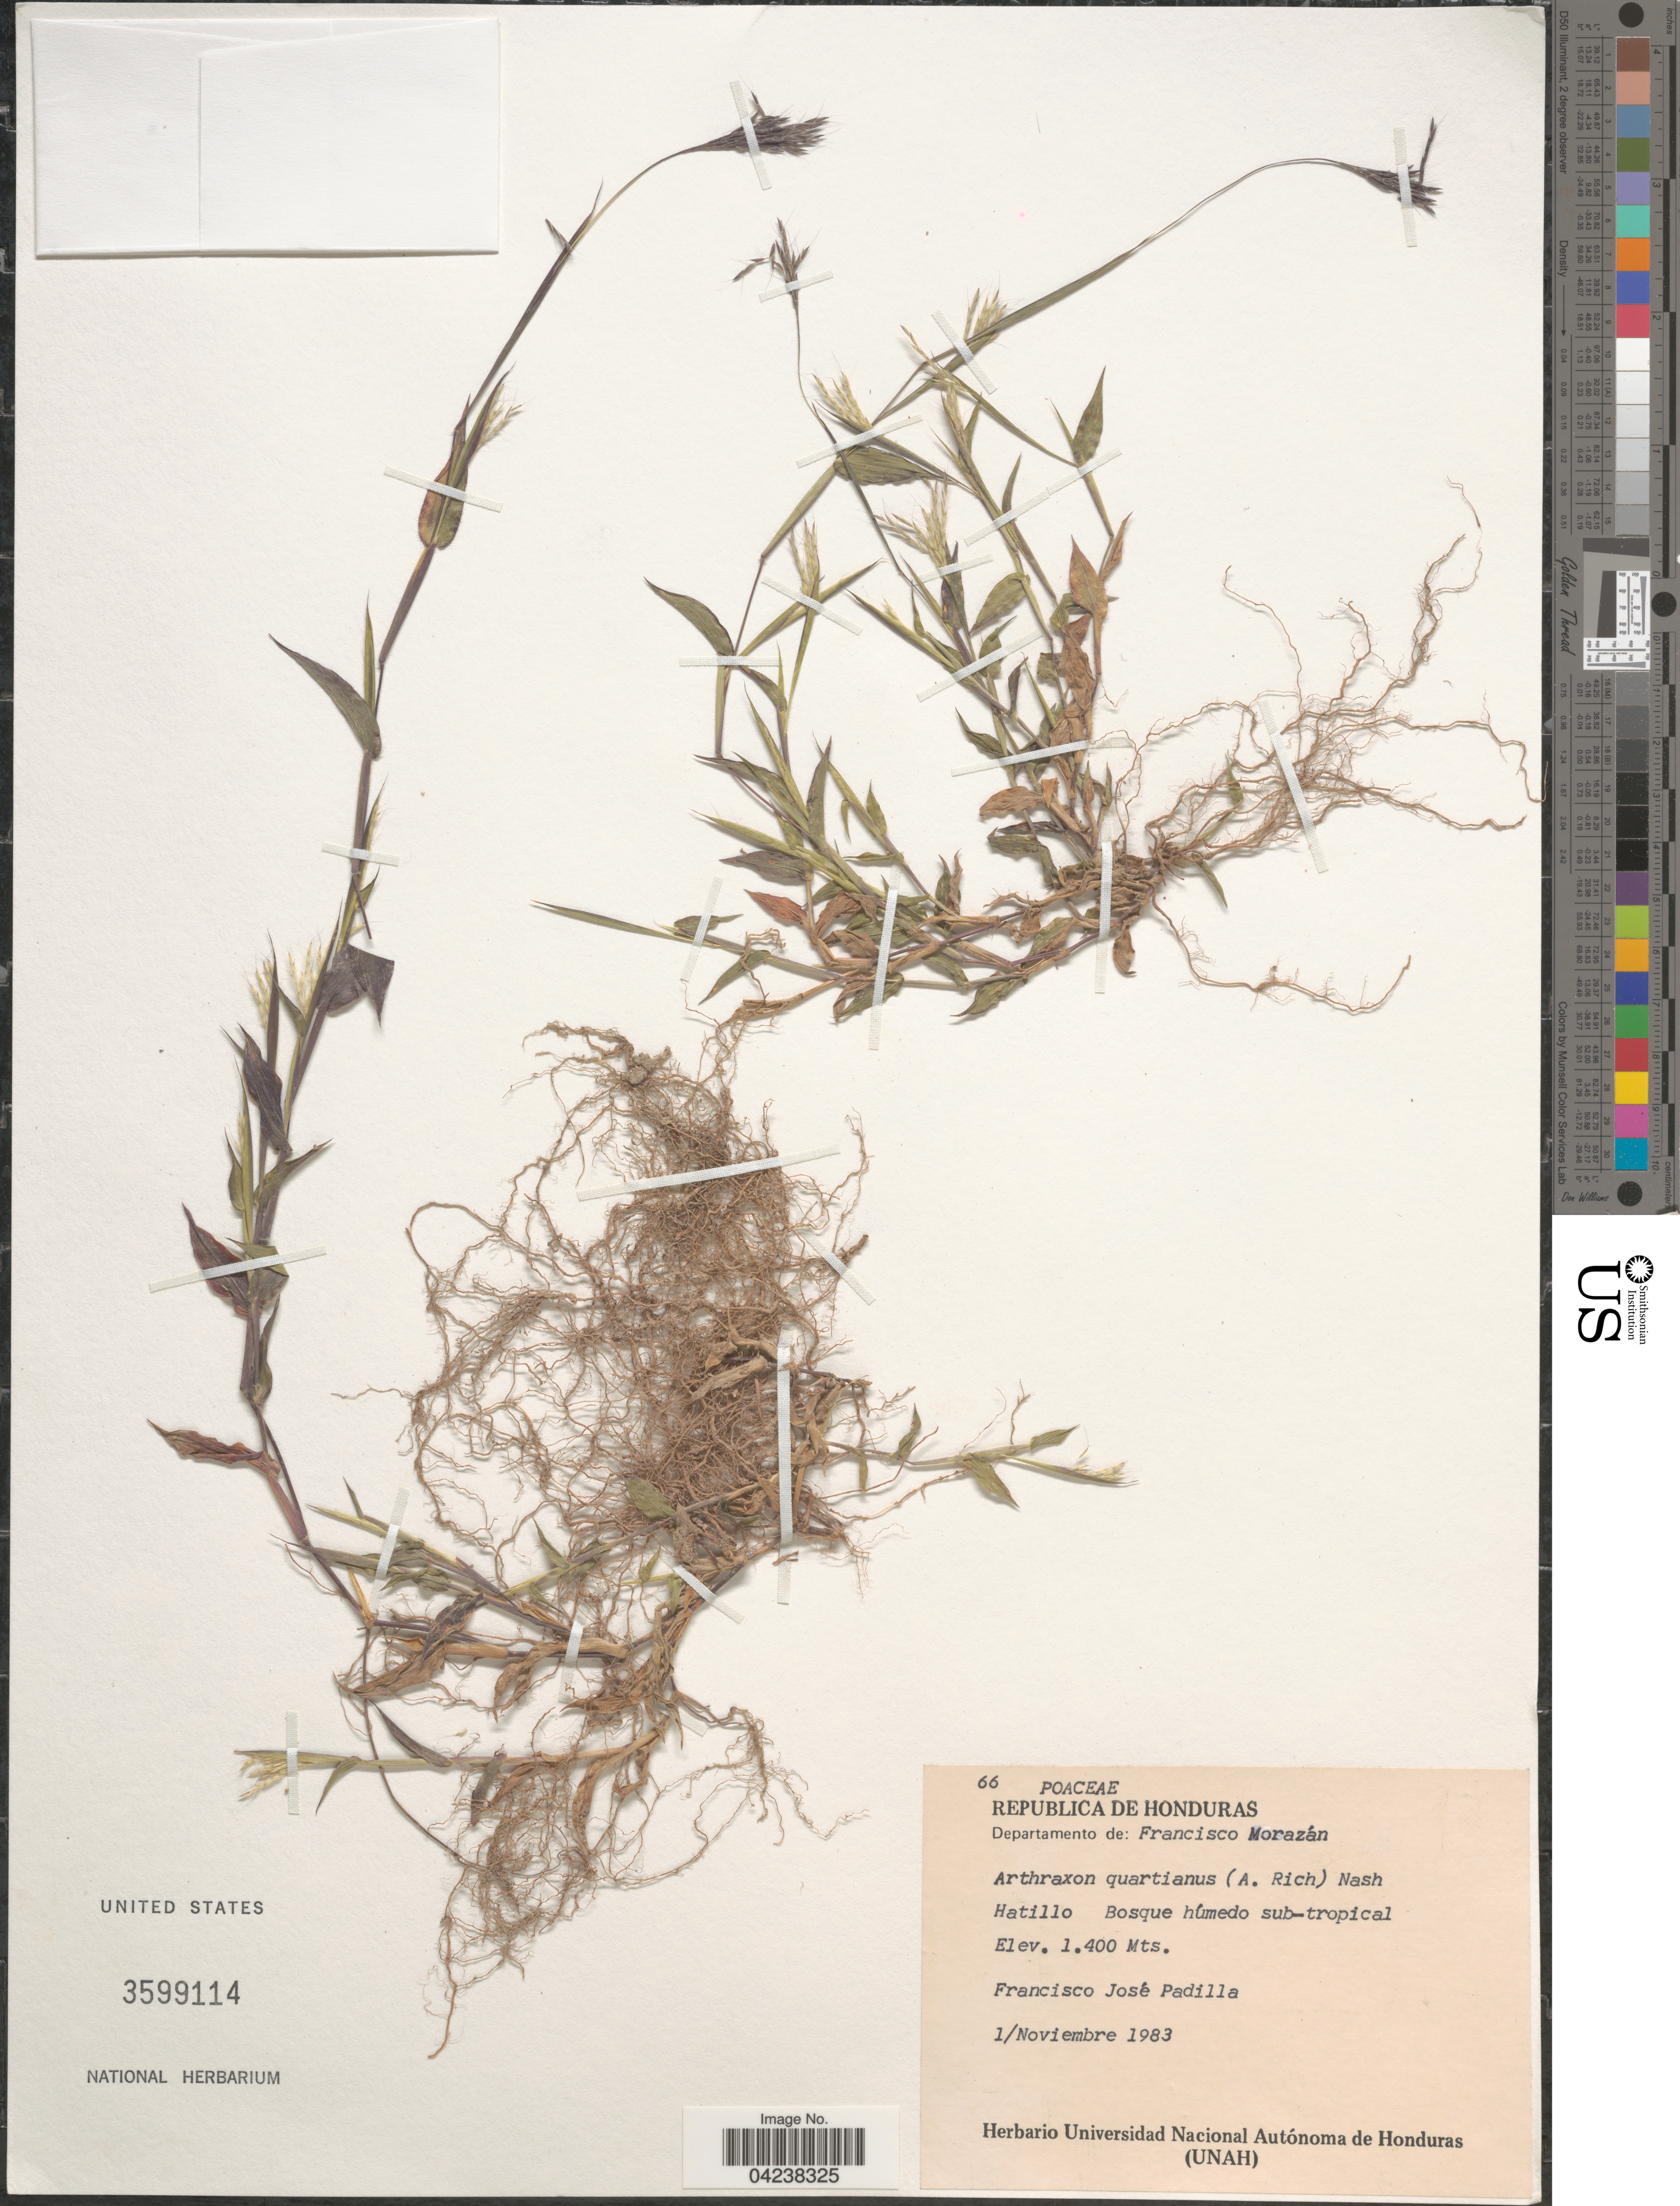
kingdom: Plantae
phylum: Tracheophyta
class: Liliopsida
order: Poales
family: Poaceae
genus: Arthraxon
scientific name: Arthraxon hispidus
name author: (Thunb.) Makino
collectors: F. Padilla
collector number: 66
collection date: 1983-11-01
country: Honduras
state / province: Fco. Morazán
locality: Departamento de: Francisco Morazán. Hatillo. Bosque húmedo sub-tropical.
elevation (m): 1400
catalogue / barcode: US 3599114